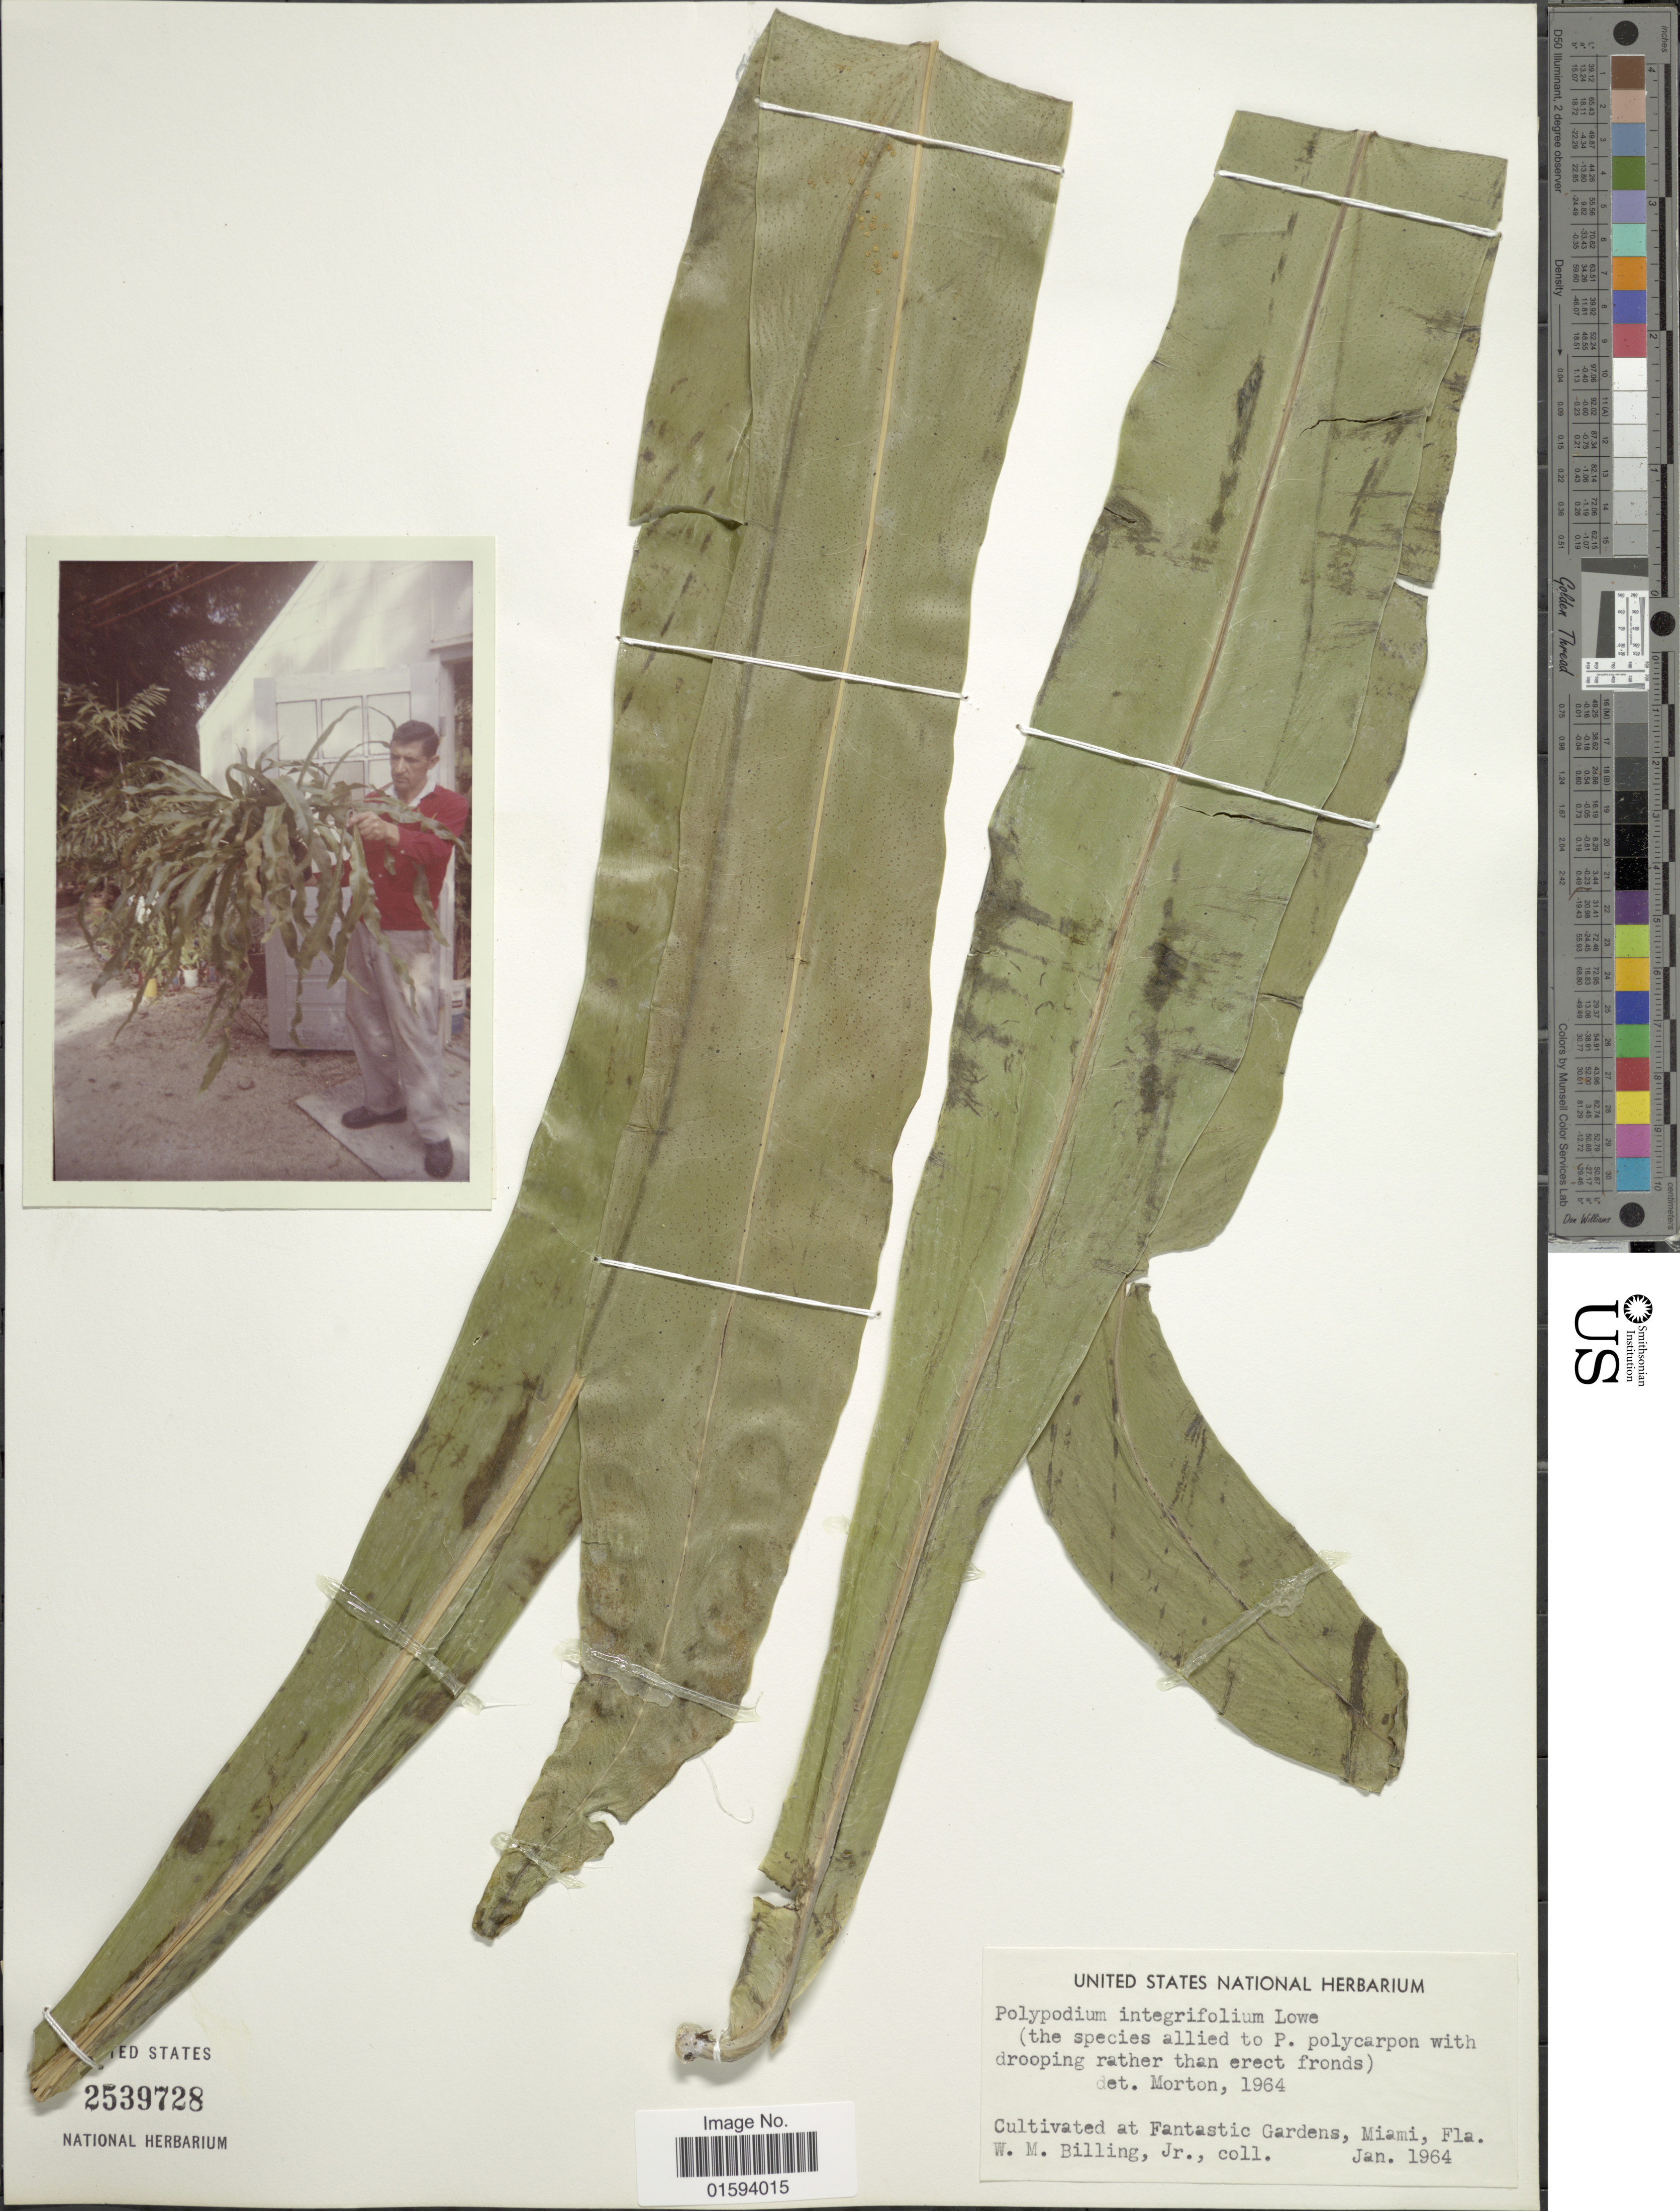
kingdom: Plantae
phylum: Tracheophyta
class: Polypodiopsida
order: Polypodiales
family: Polypodiaceae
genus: Polypodium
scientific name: Polypodium integrifolium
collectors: W. Billing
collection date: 1964-01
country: United States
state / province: Florida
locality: Cultivated at Fantastic Gardens, Miami, Fla.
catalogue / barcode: US 2539728